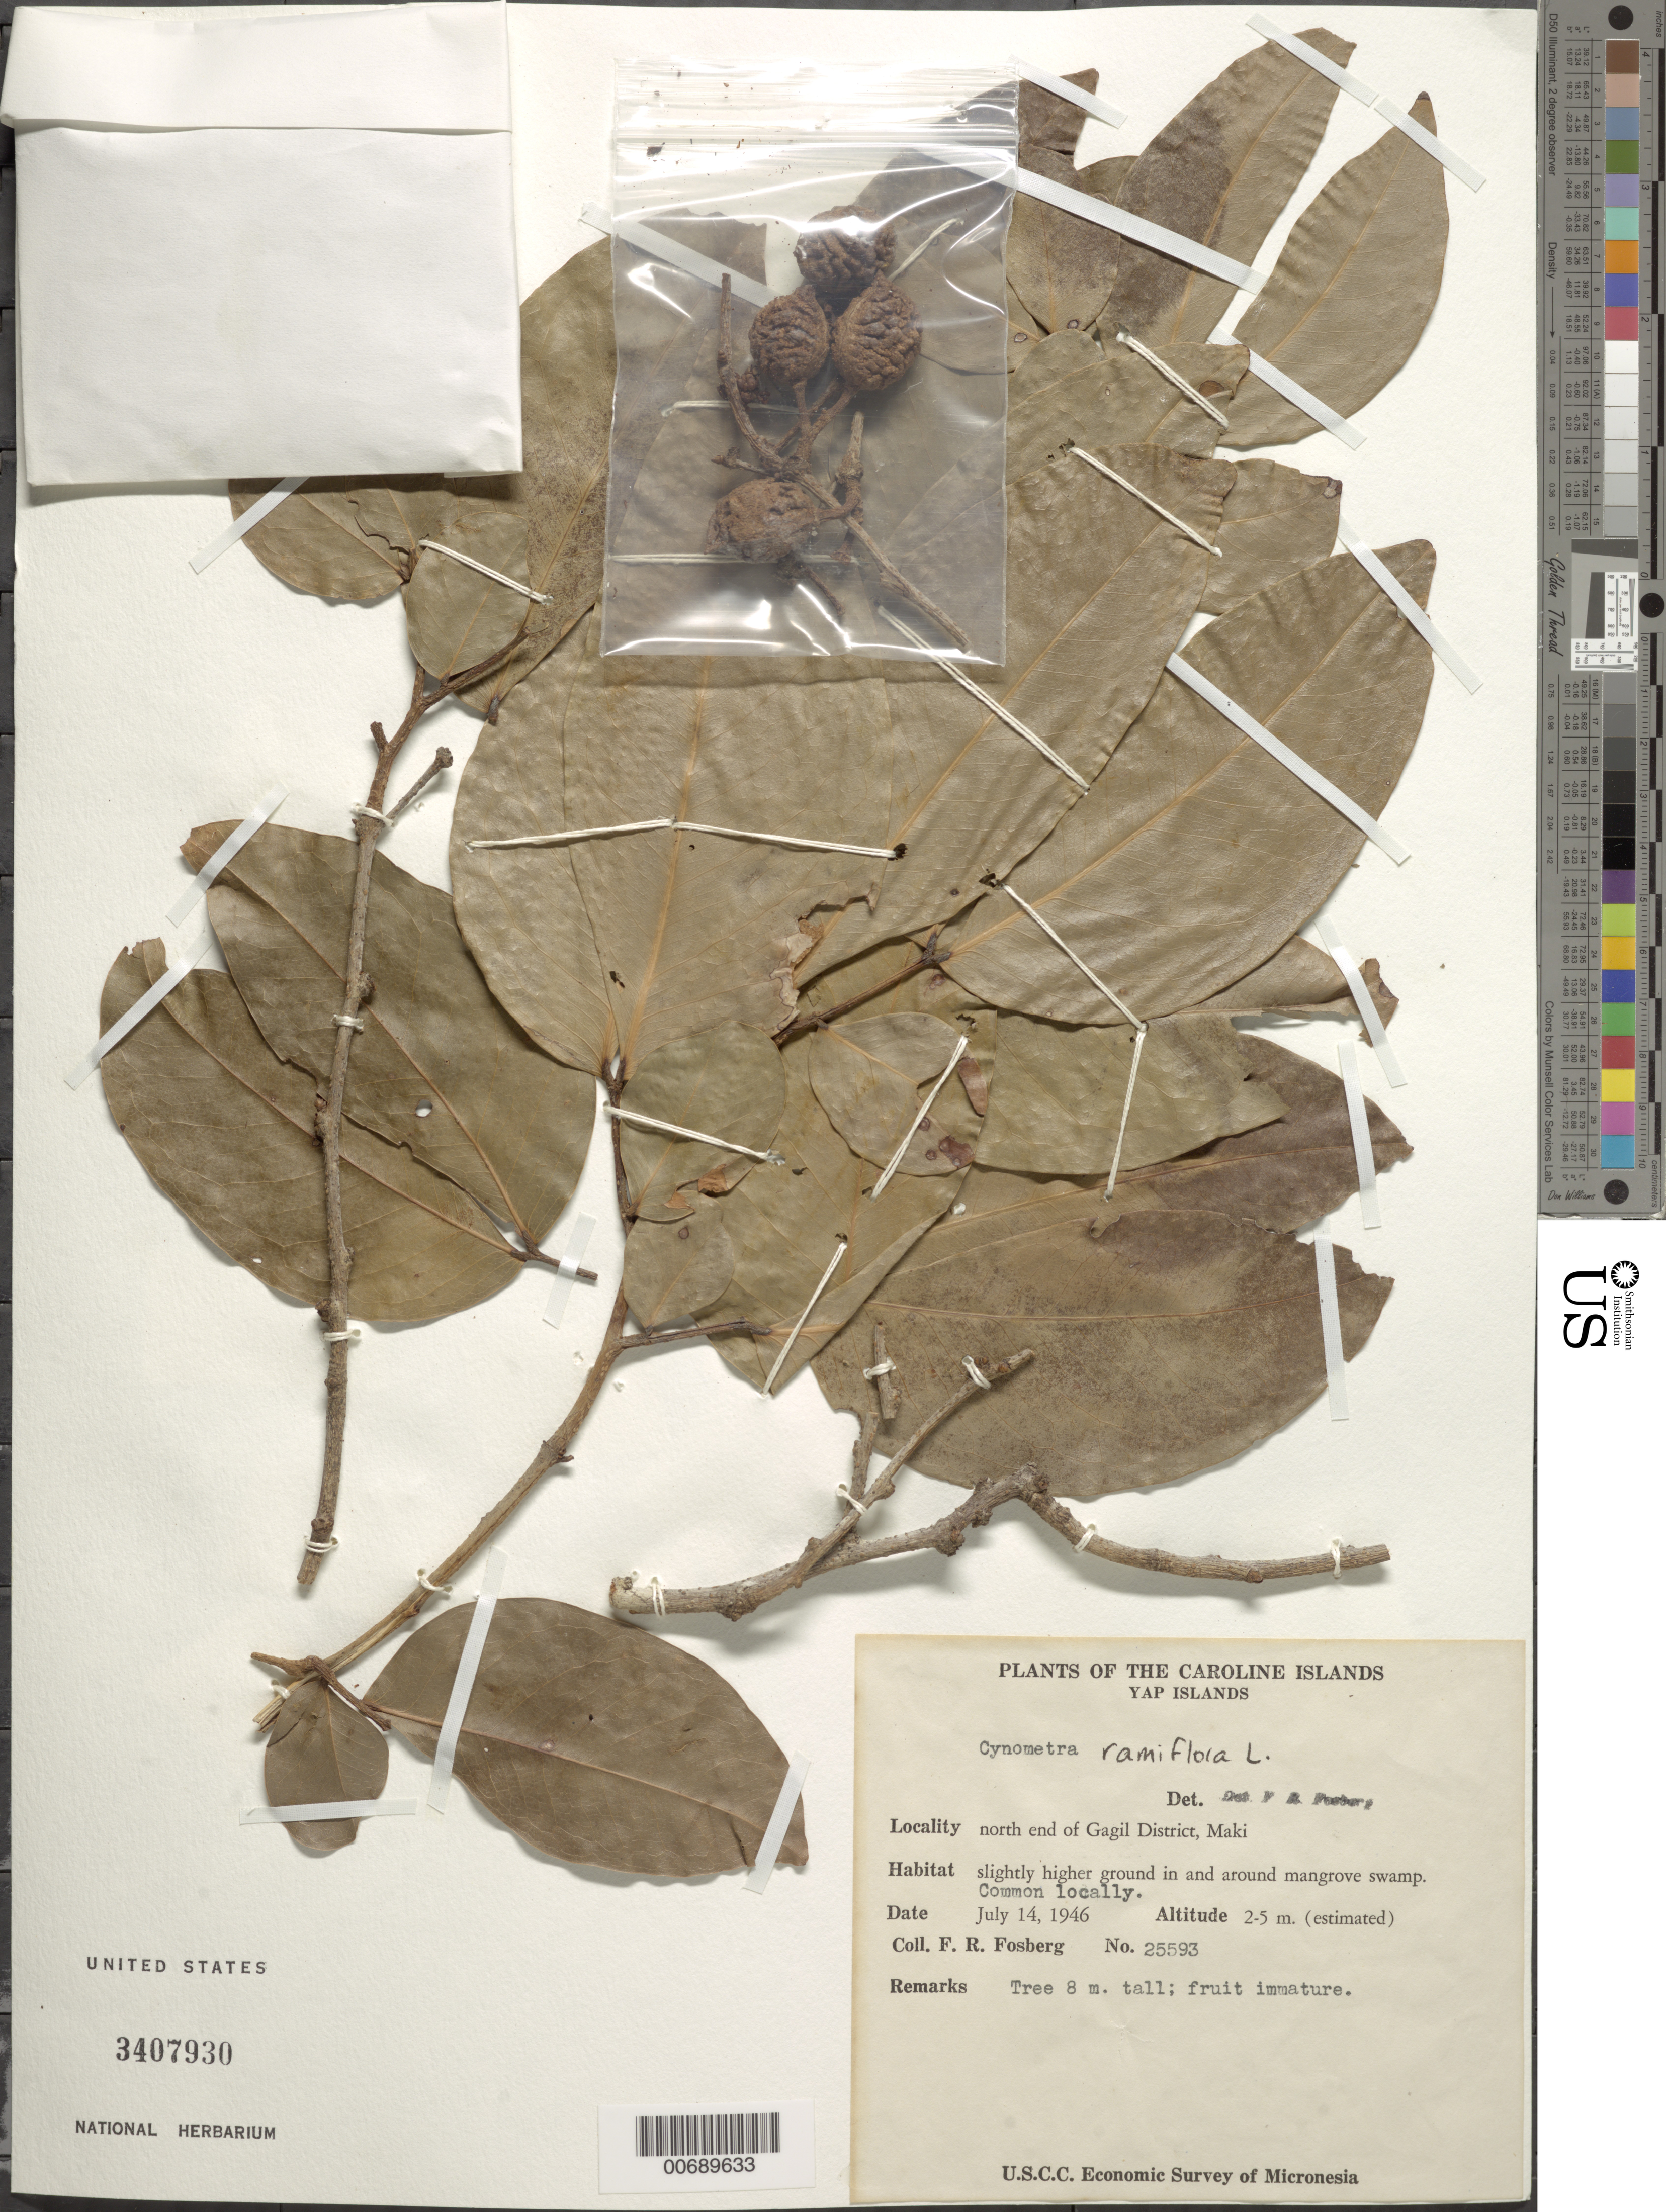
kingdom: Plantae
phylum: Tracheophyta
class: Magnoliopsida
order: Fabales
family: Fabaceae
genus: Cynometra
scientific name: Cynometra ramiflora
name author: L.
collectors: F. R. Fosberg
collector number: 25593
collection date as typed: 14 Jul 1946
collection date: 1946-07-14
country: Micronesia, Federated States of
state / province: Yap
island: Yap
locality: N end of Gagil Dist., Maki.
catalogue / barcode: US 3407930